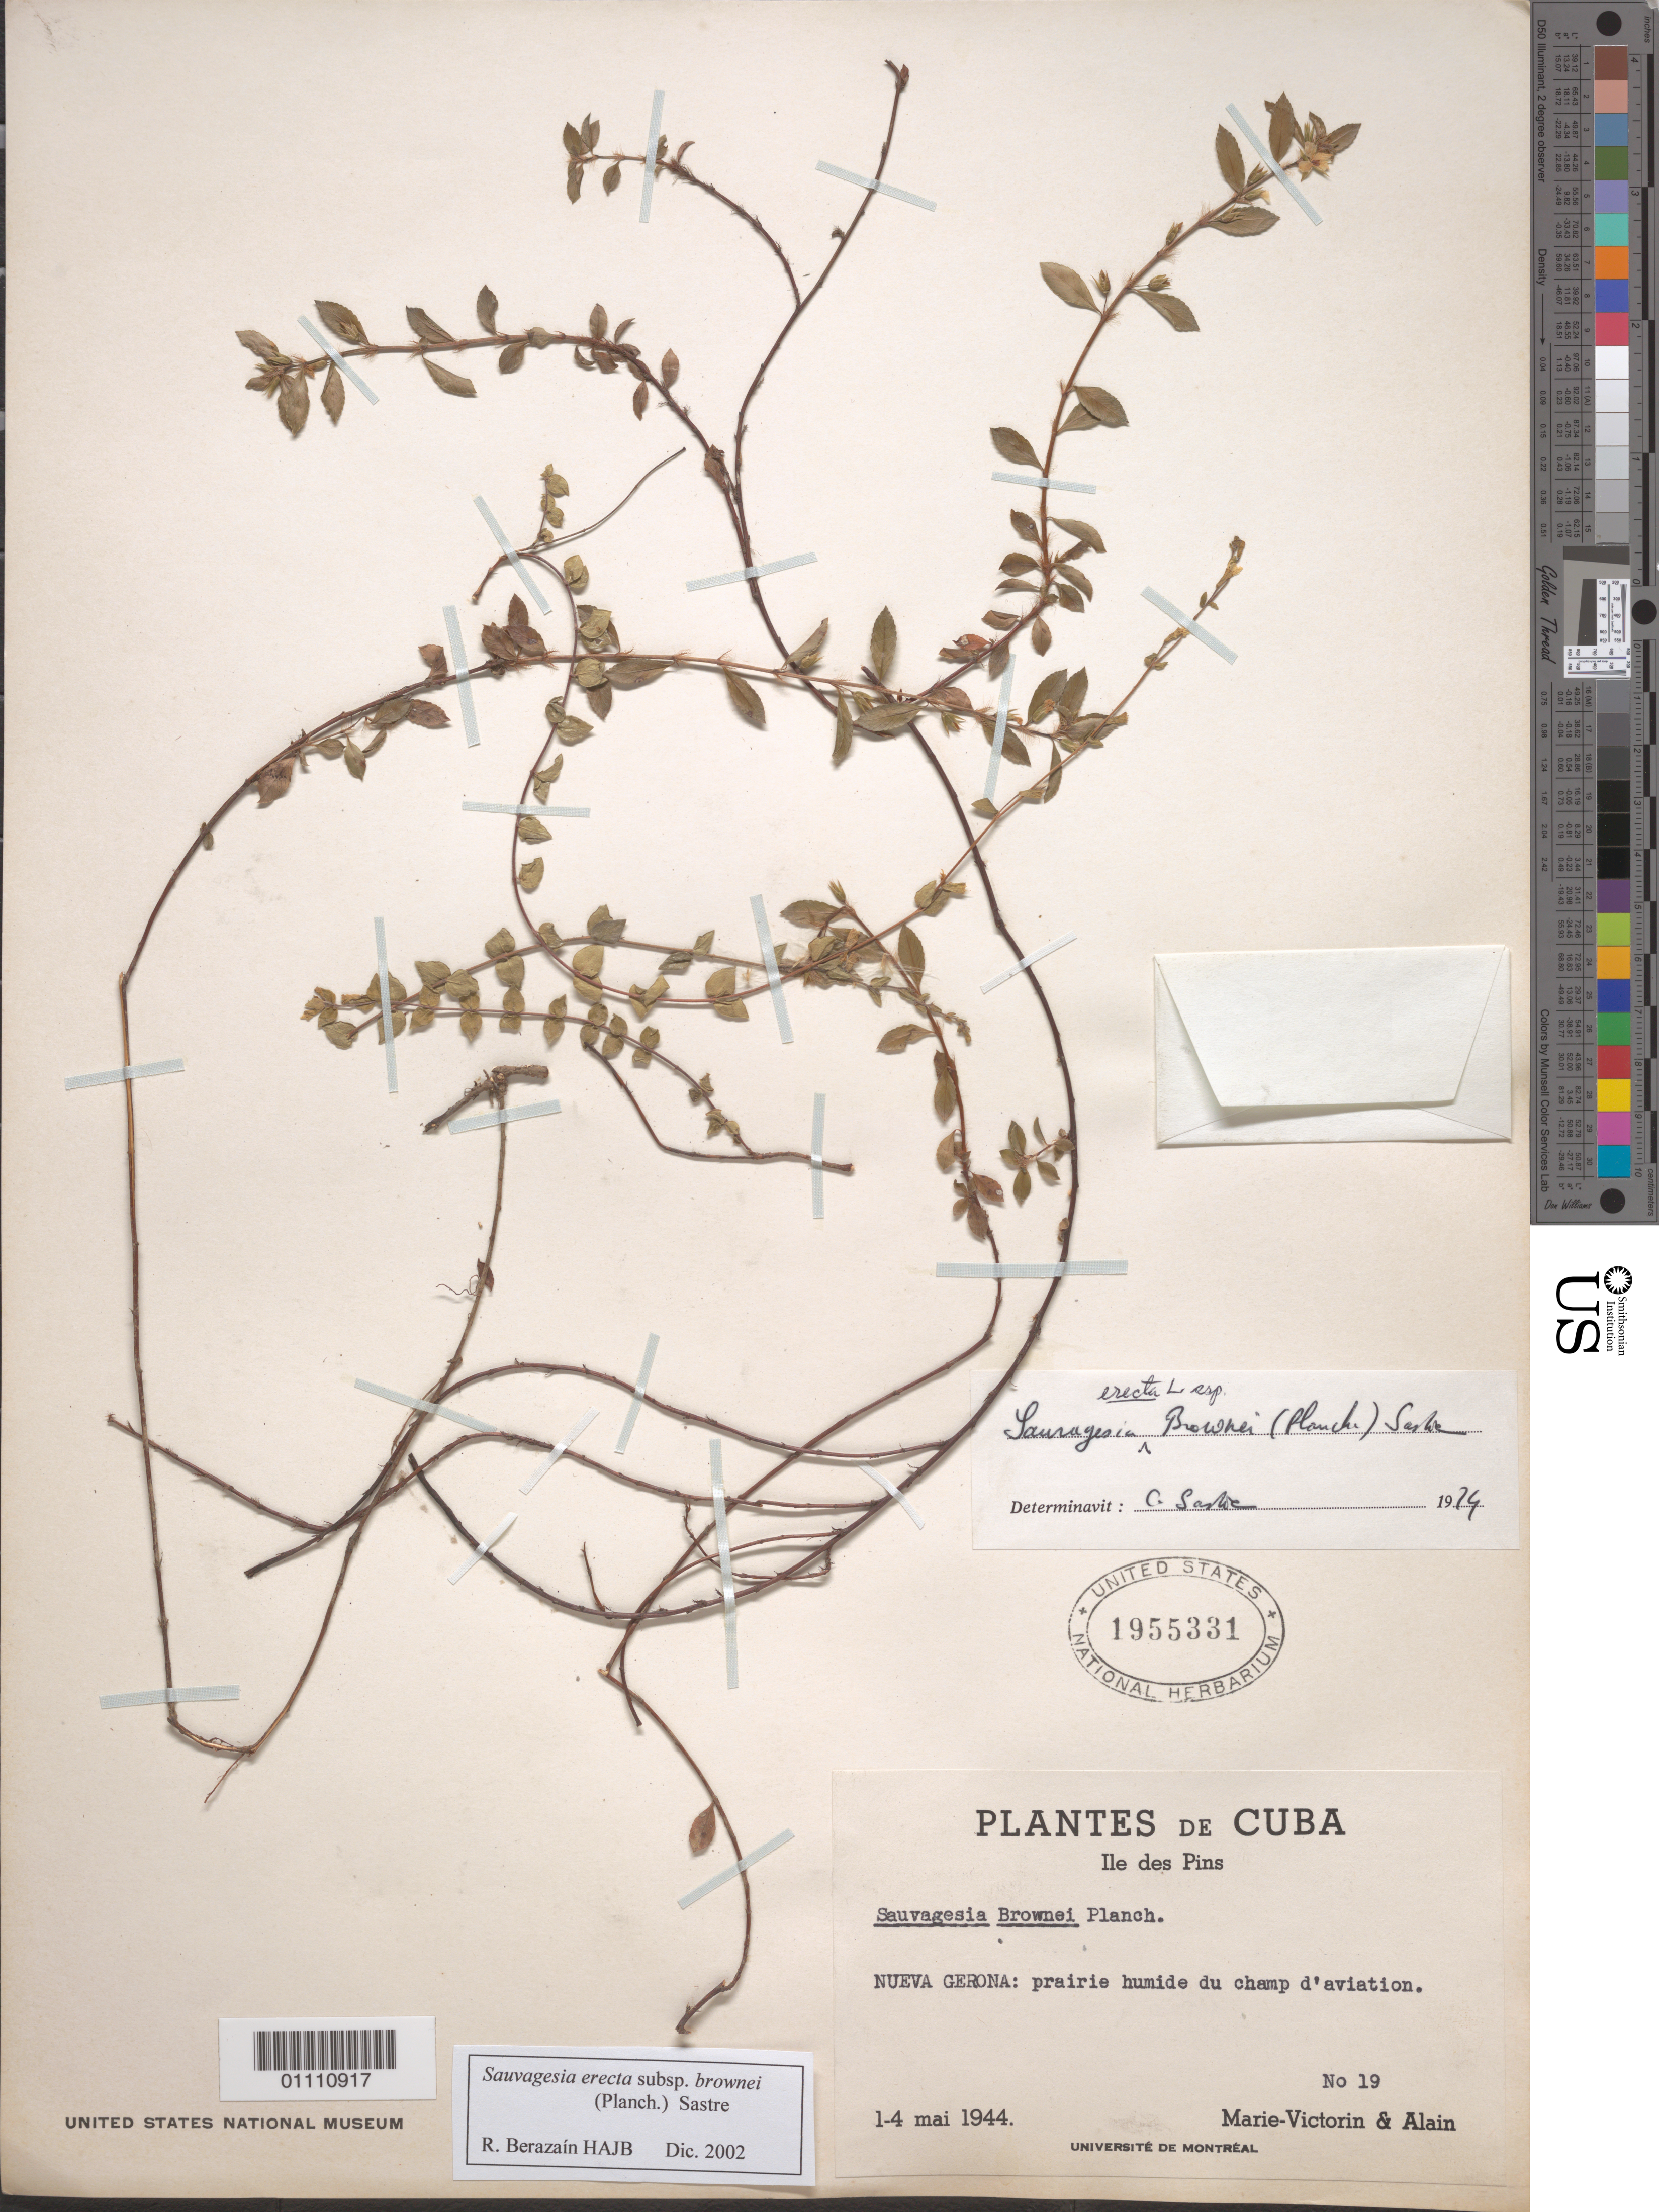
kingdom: Plantae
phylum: Tracheophyta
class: Magnoliopsida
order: Malpighiales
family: Ochnaceae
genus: Sauvagesia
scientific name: Sauvagesia erecta subsp. brownei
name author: (Planch.) Sastre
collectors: F. Victorin & A. H. Liogier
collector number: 19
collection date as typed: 01 May 1944 to 04 May 1944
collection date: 1944-05-01/1944-05-04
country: Cuba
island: Isla de la Juventud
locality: Isle of Pines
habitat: nueva gerona: prarie humide du champ d'aviation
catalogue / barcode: US 1955331